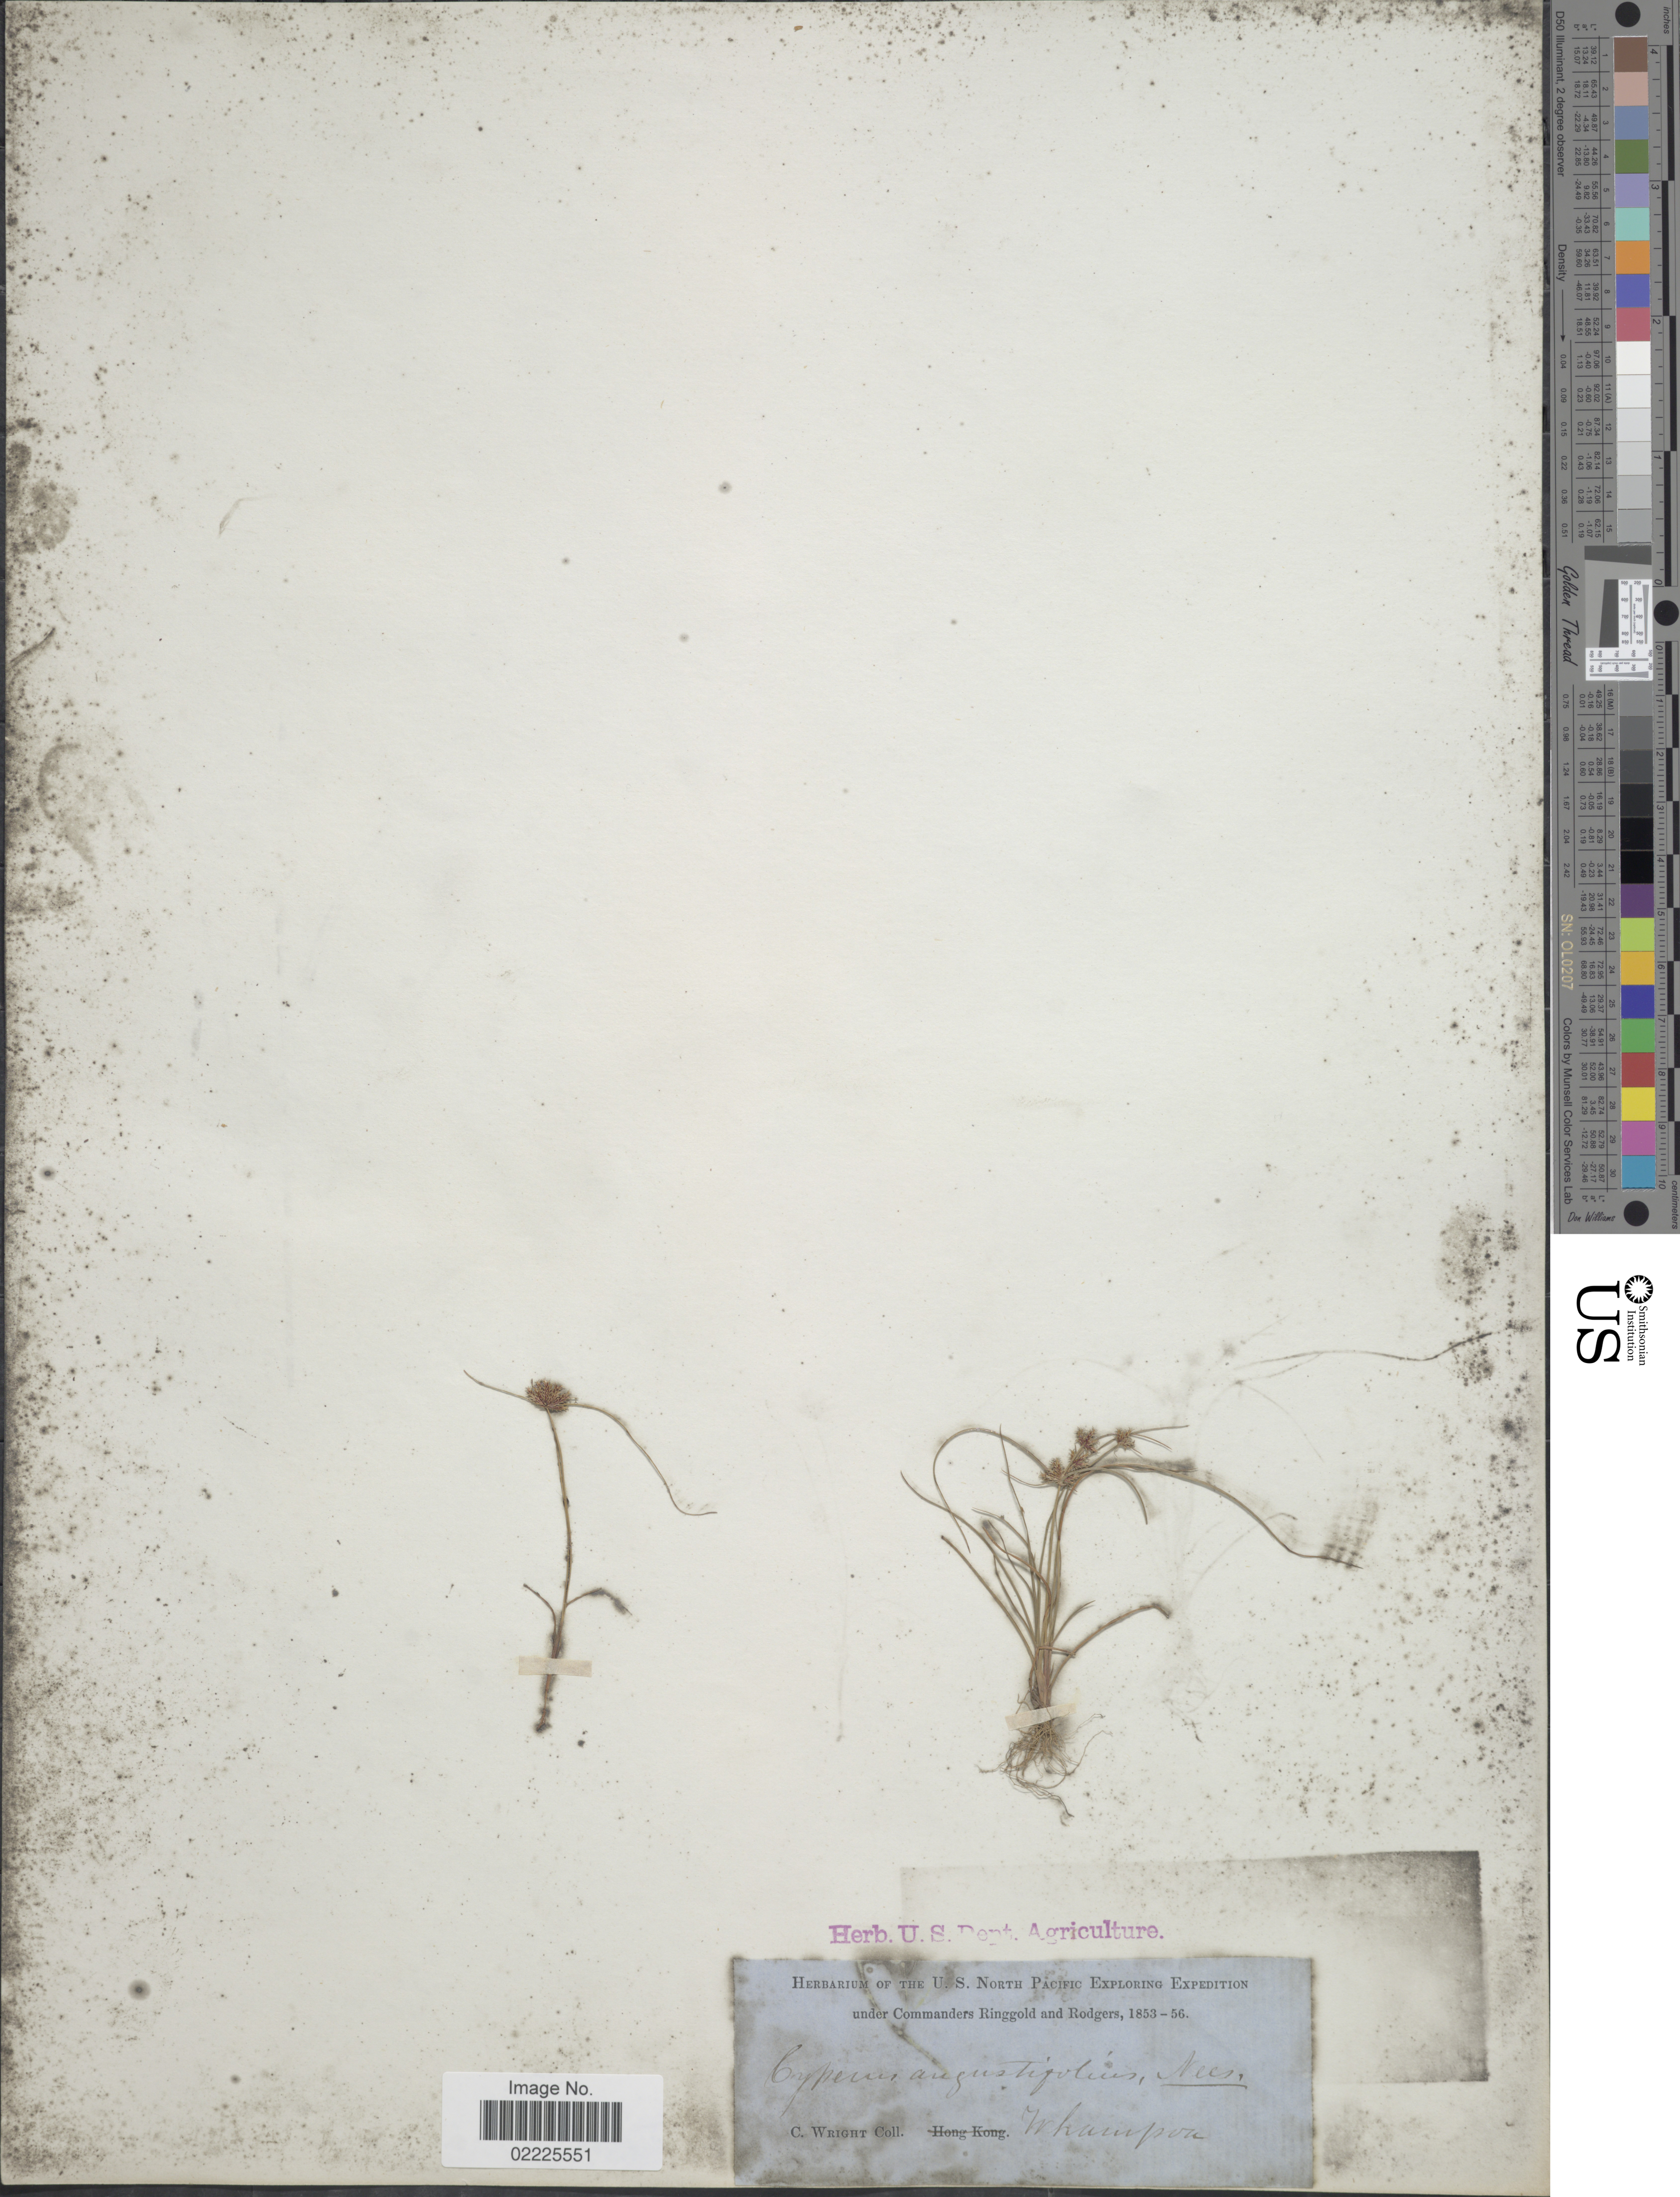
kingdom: Plantae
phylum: Tracheophyta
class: Liliopsida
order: Poales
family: Cyperaceae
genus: Cyperus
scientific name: Cyperus cuspidatus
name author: Kunth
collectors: C. Wright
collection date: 1853/1856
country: China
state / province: Guangdong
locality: Whampoa